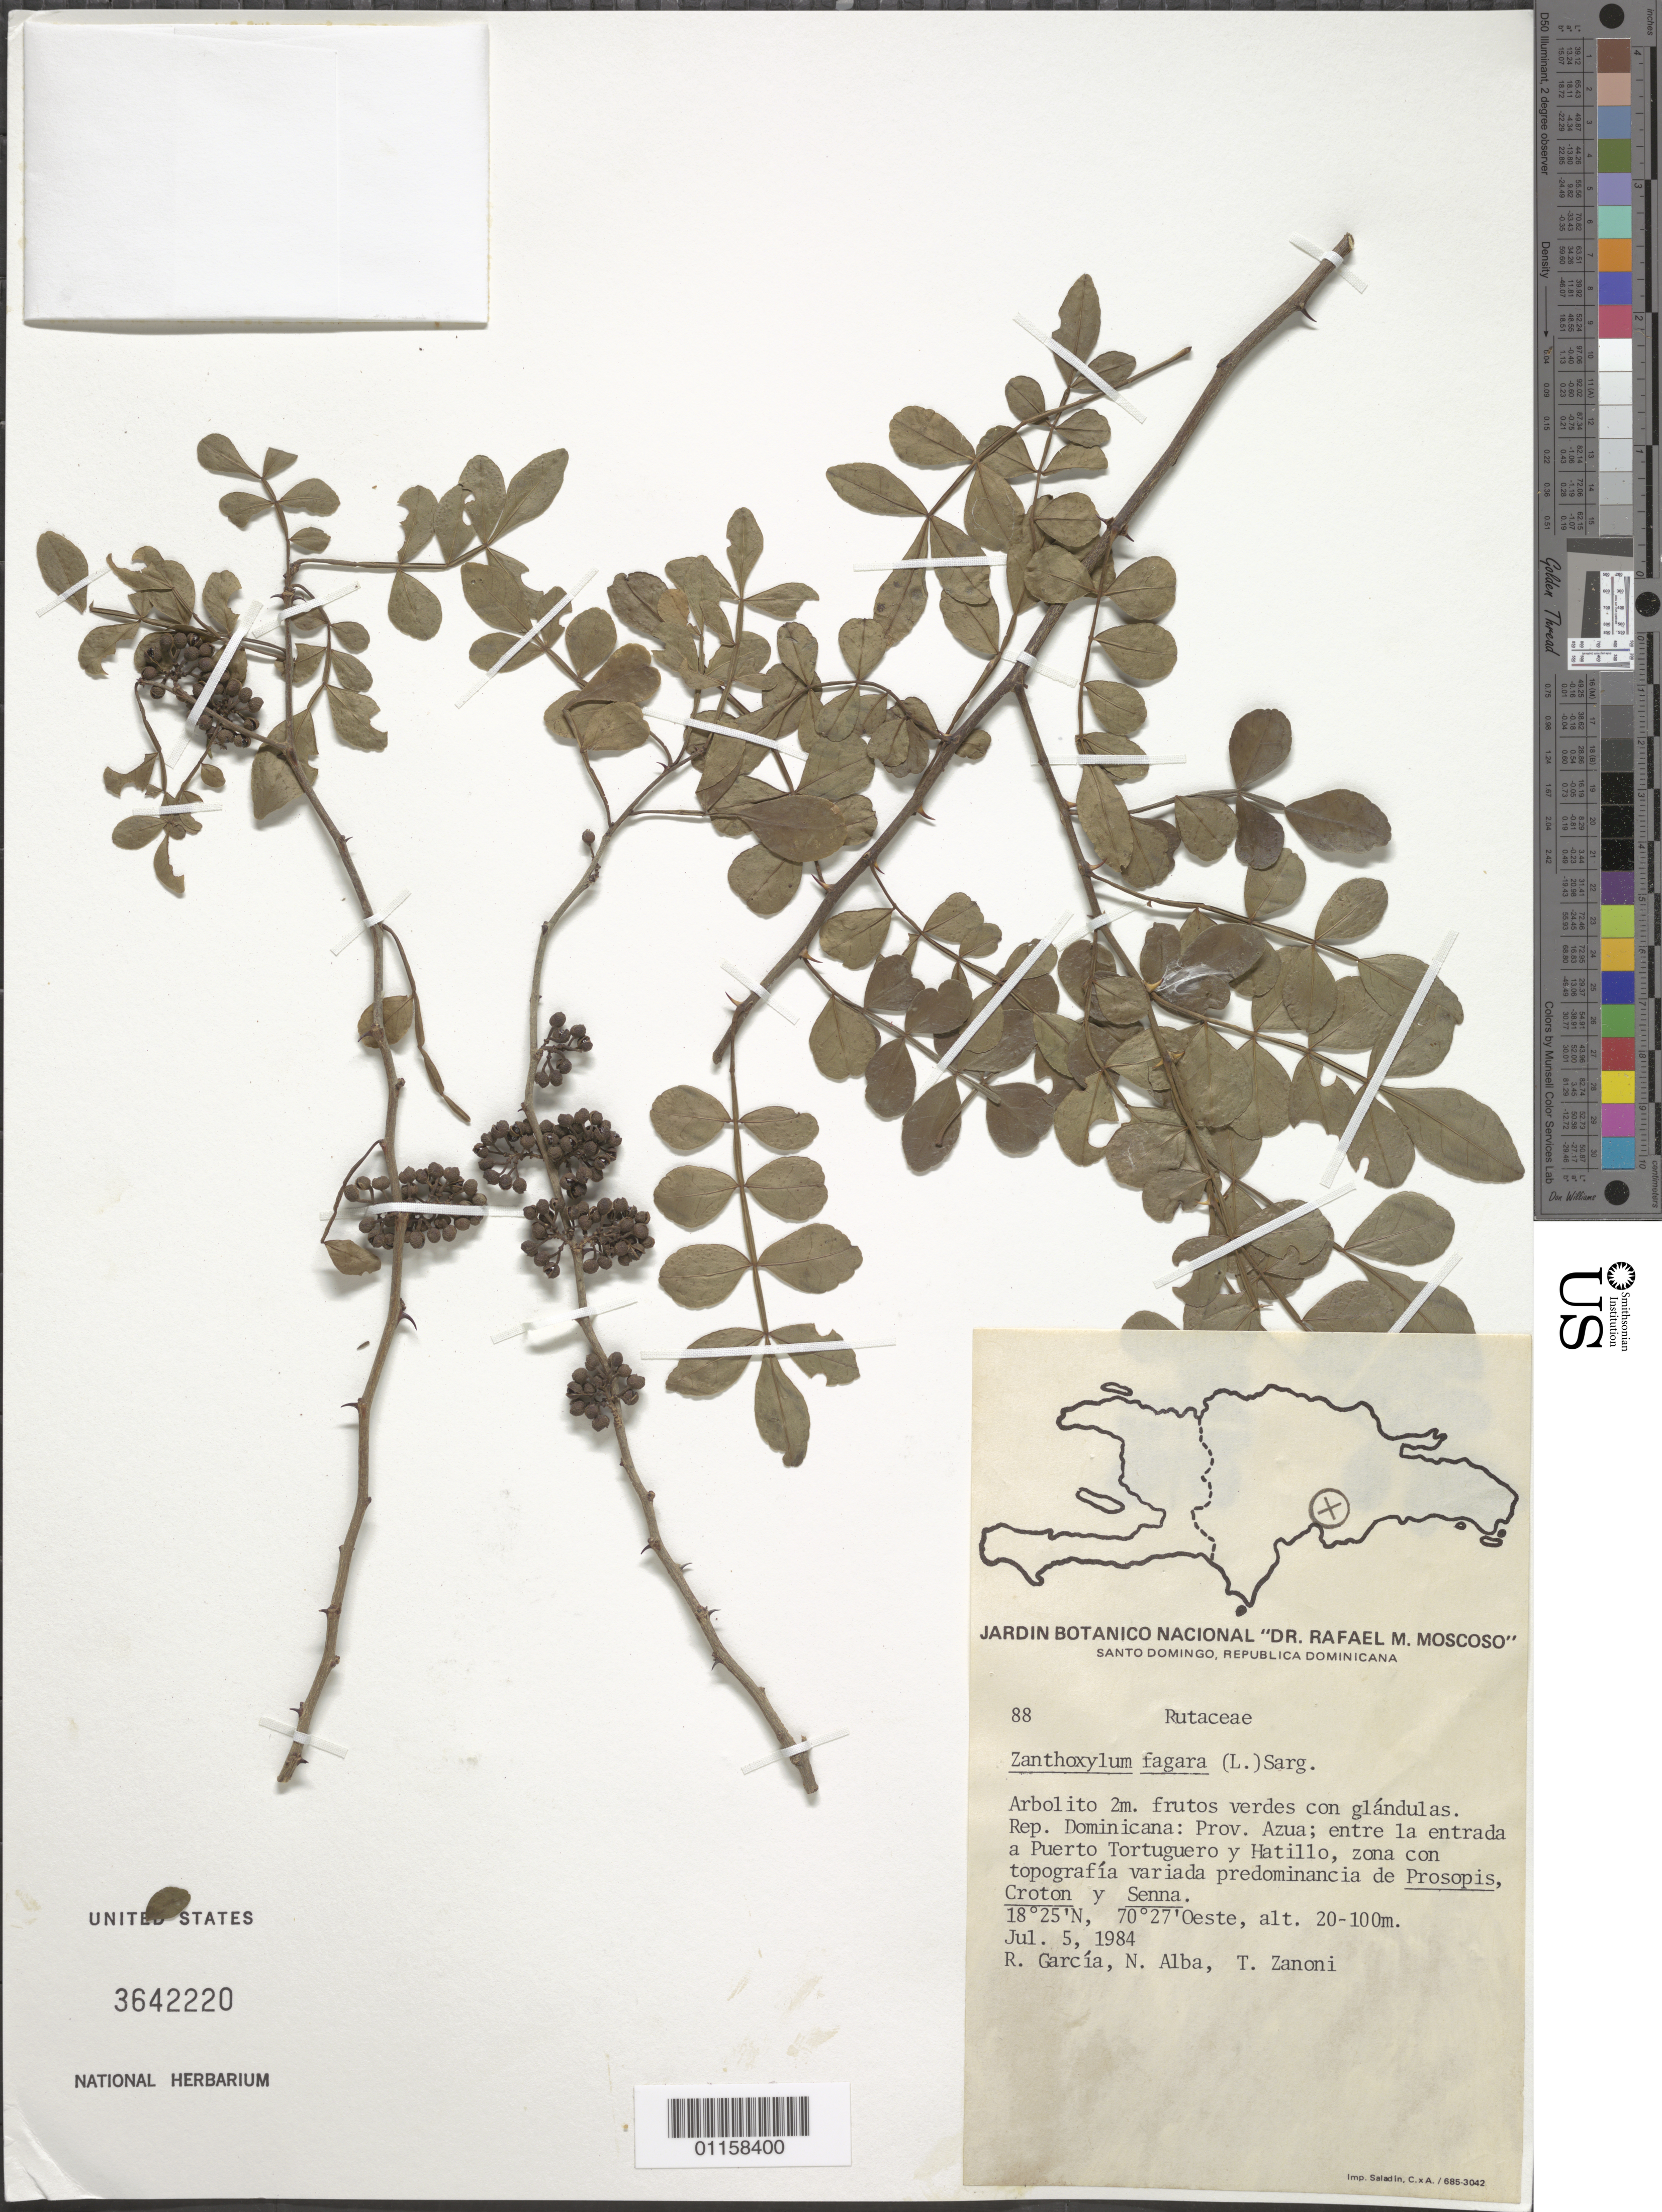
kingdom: Plantae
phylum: Tracheophyta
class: Magnoliopsida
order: Sapindales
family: Rutaceae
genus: Zanthoxylum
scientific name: Zanthoxylum fagara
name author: (L.) Sarg.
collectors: R. García, N. Alba & T. A. Zanoni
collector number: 88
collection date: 1984-07-05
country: Dominican Republic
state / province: Azua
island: Hispaniola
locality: Puerto Tortuguero, entre la entrada y Hatillo.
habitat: Zona con topografía variada predominancia de Prosopis, Croton, Senna.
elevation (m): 20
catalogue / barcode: US 3642220